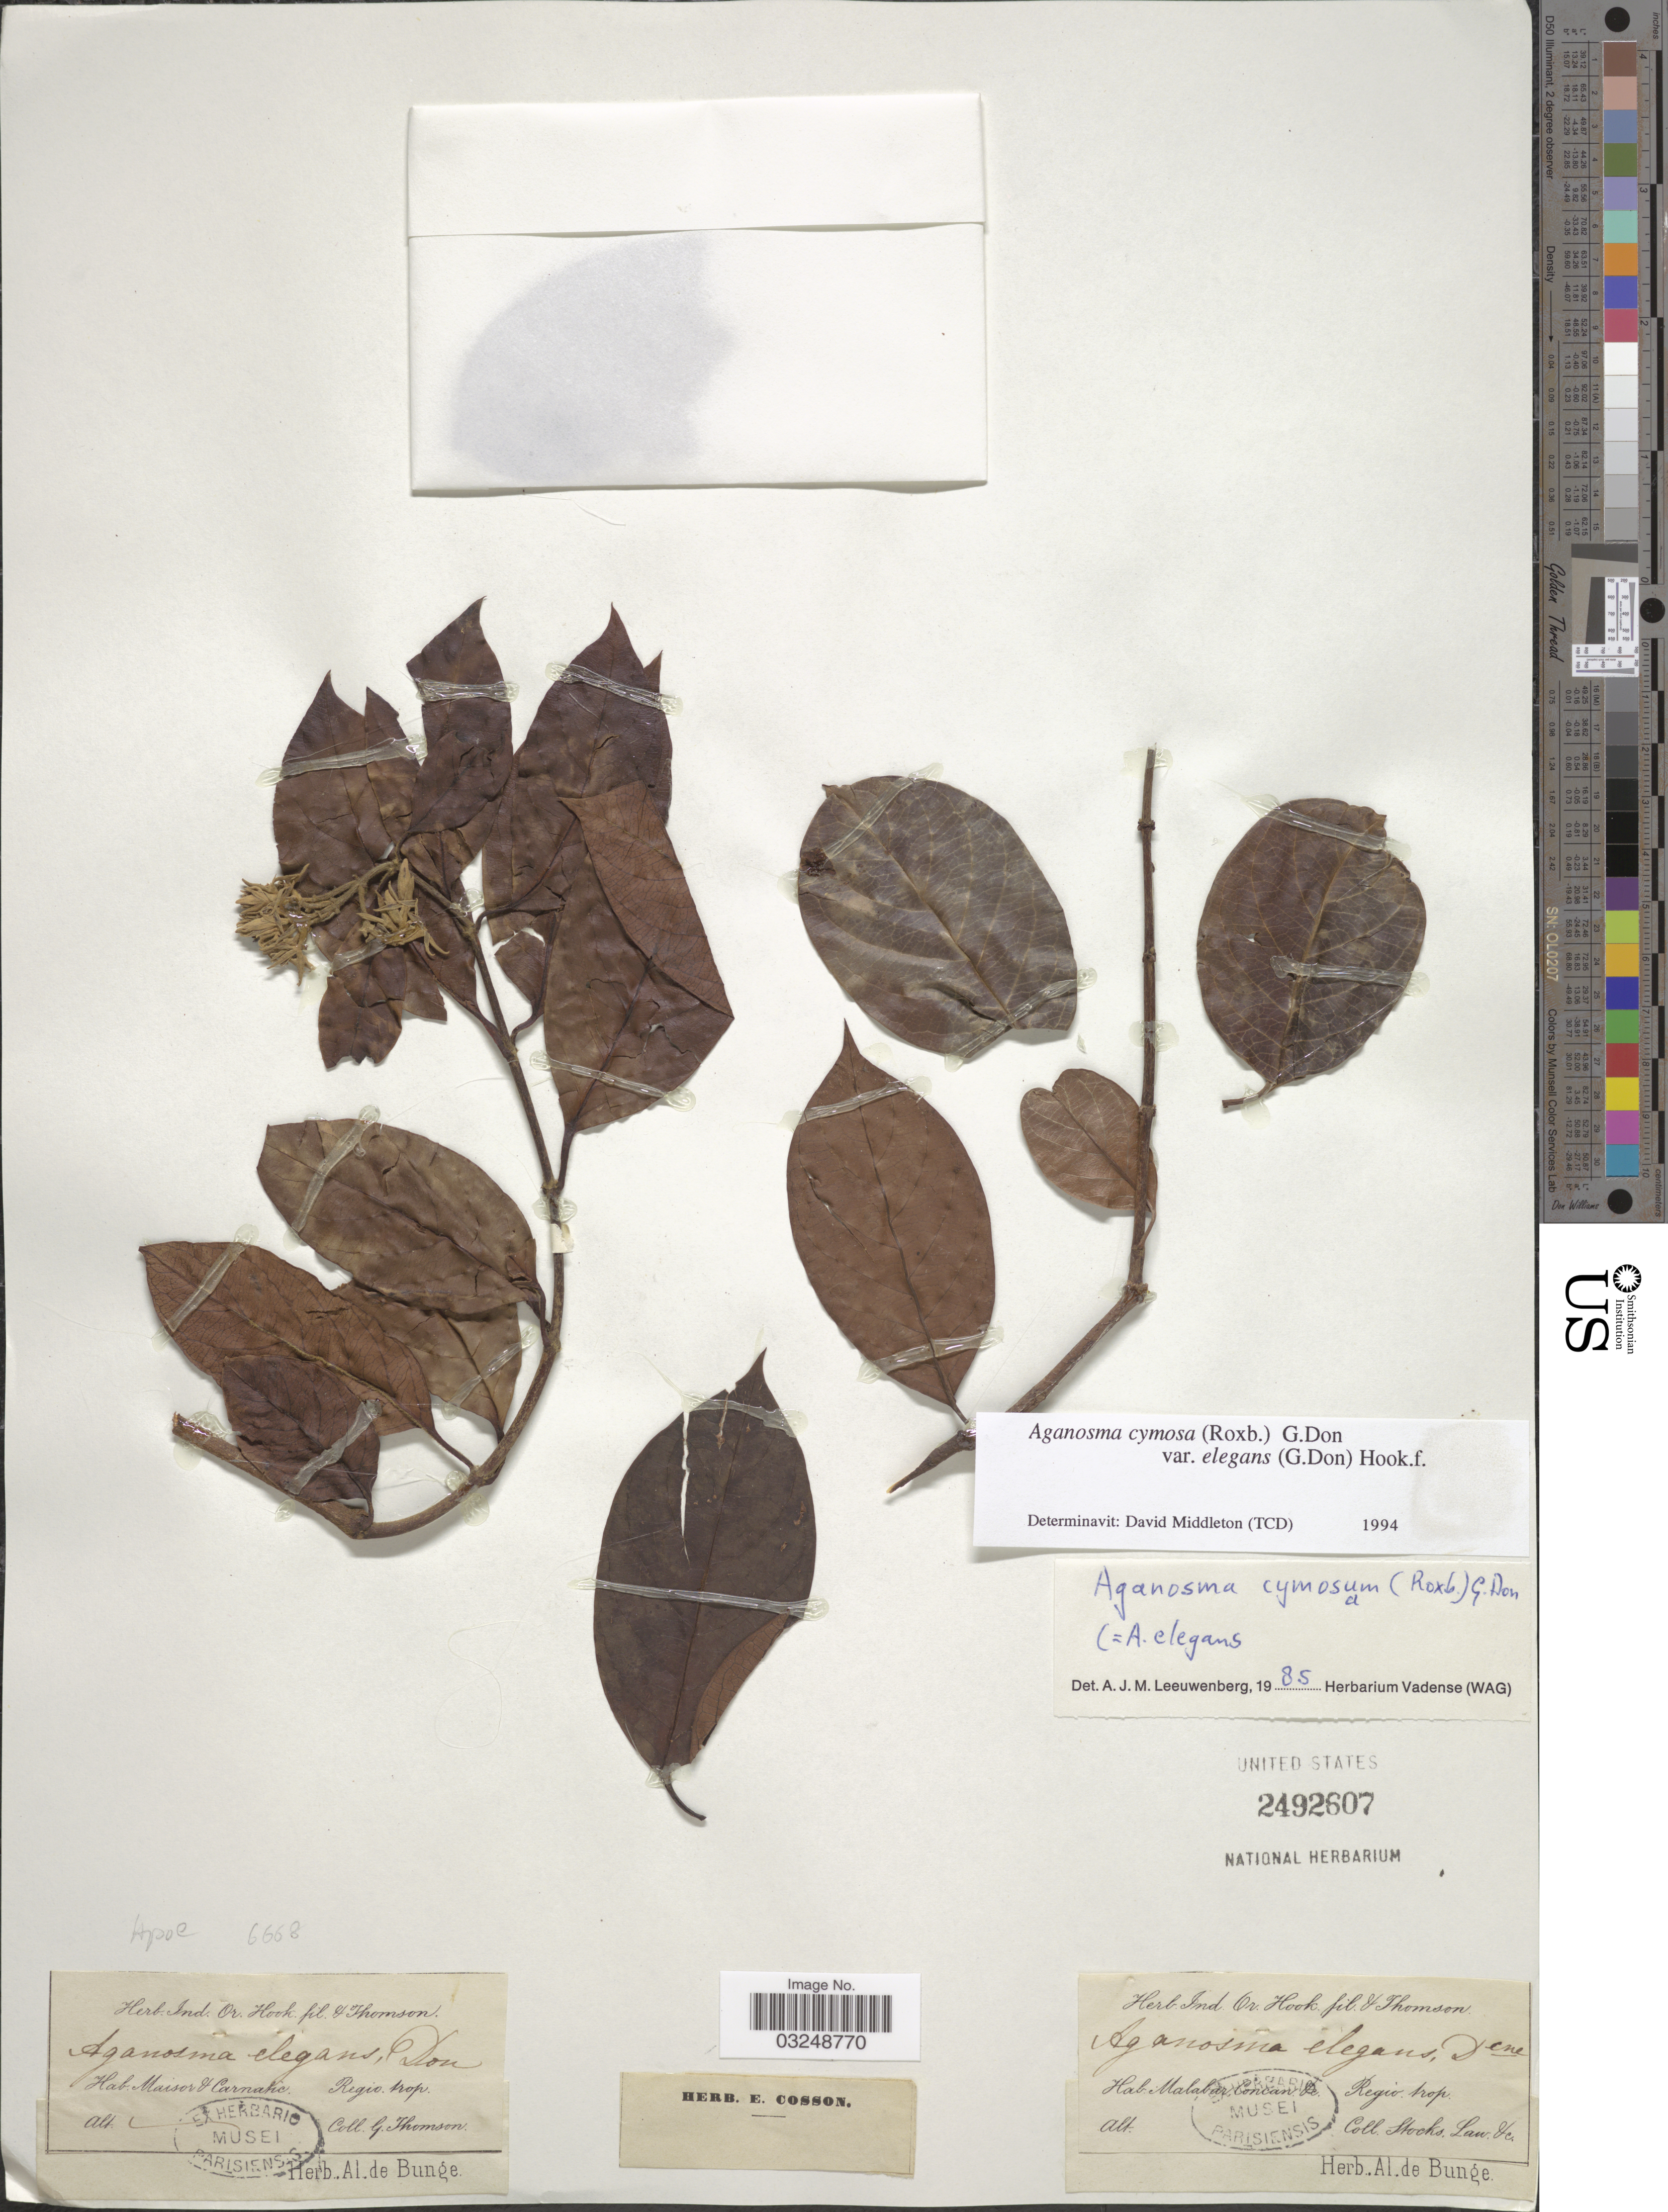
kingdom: Plantae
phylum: Tracheophyta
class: Magnoliopsida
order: Gentianales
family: Apocynaceae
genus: Aganosma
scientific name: Aganosma cymosa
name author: (Roxb.) G. Don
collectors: Stocks, -- & -. Law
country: India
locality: Malabar Concan &c, Regio. trop.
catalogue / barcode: US 2492607-2